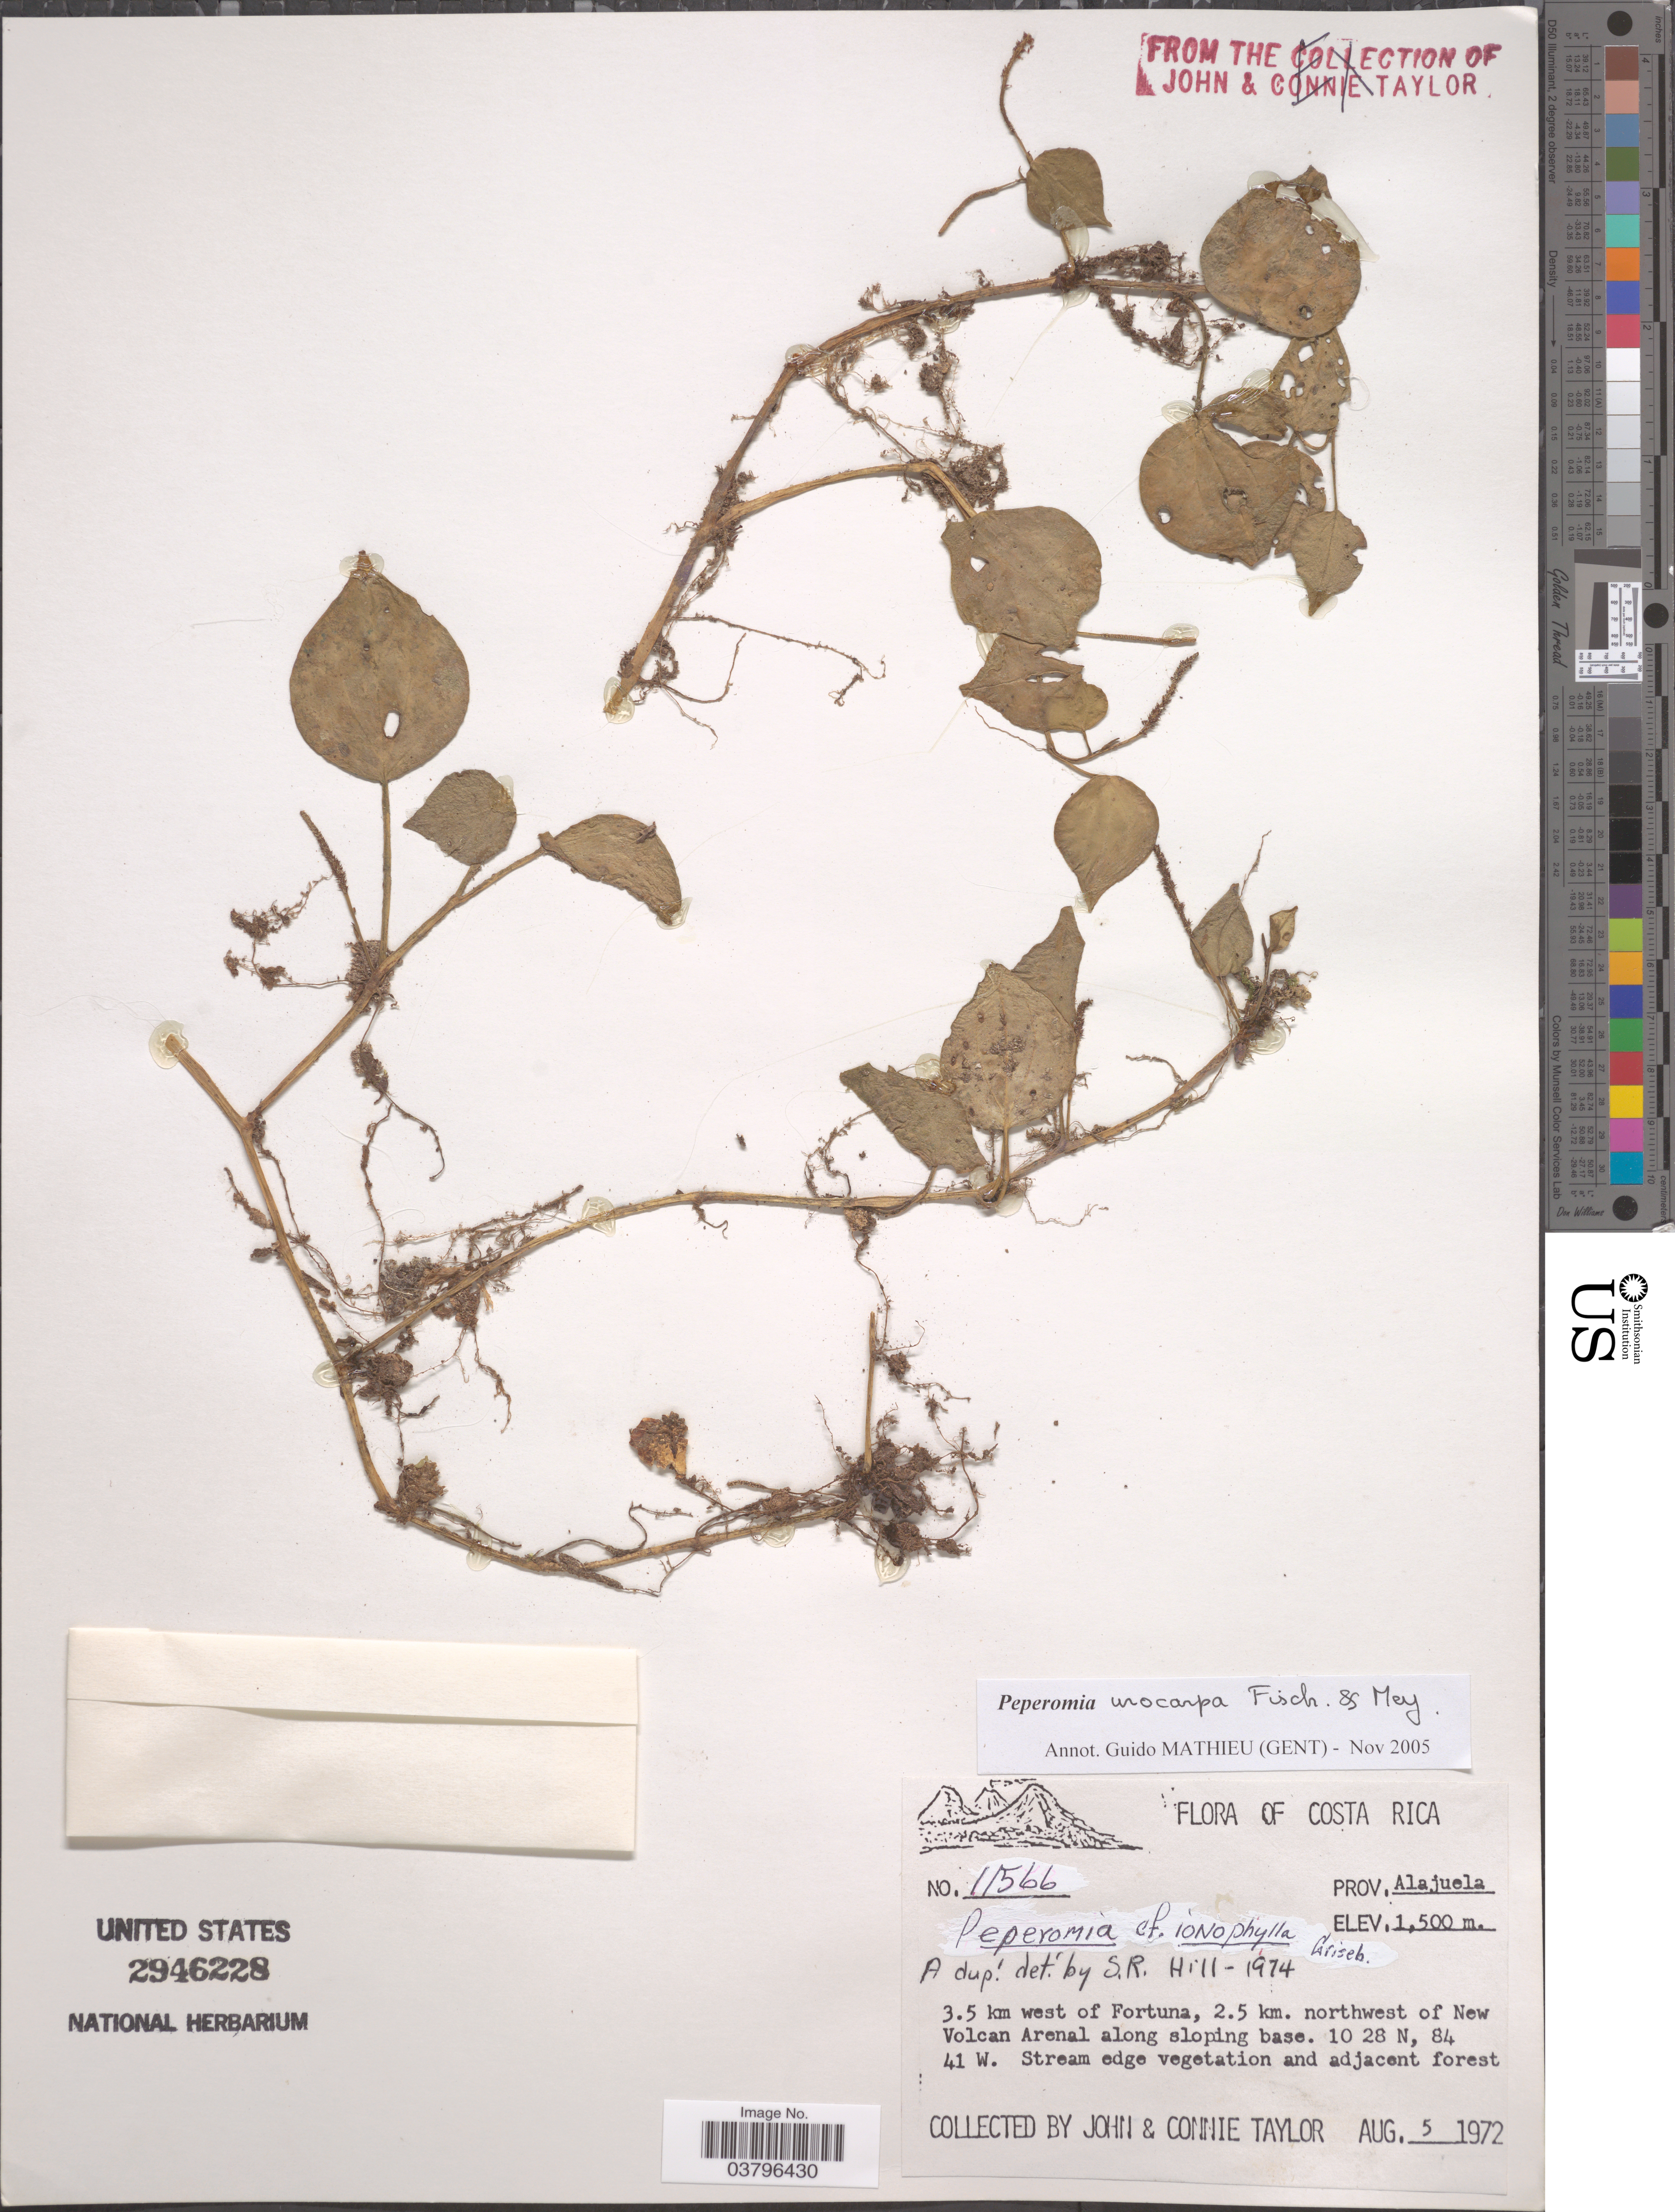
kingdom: Plantae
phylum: Tracheophyta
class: Magnoliopsida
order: Piperales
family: Piperaceae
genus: Peperomia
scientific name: Peperomia urocarpa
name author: Fisch. & C.A. Mey.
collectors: J. Taylor & C. Taylor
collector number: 11566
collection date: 1972-08-05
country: Costa Rica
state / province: Alajuela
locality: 3.5 km west of Fortuna, 2.5 km. northwest of New Volcan Arenal along sloping base. Stream edge vegetation and adjacent forest.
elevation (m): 1500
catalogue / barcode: US 2946228